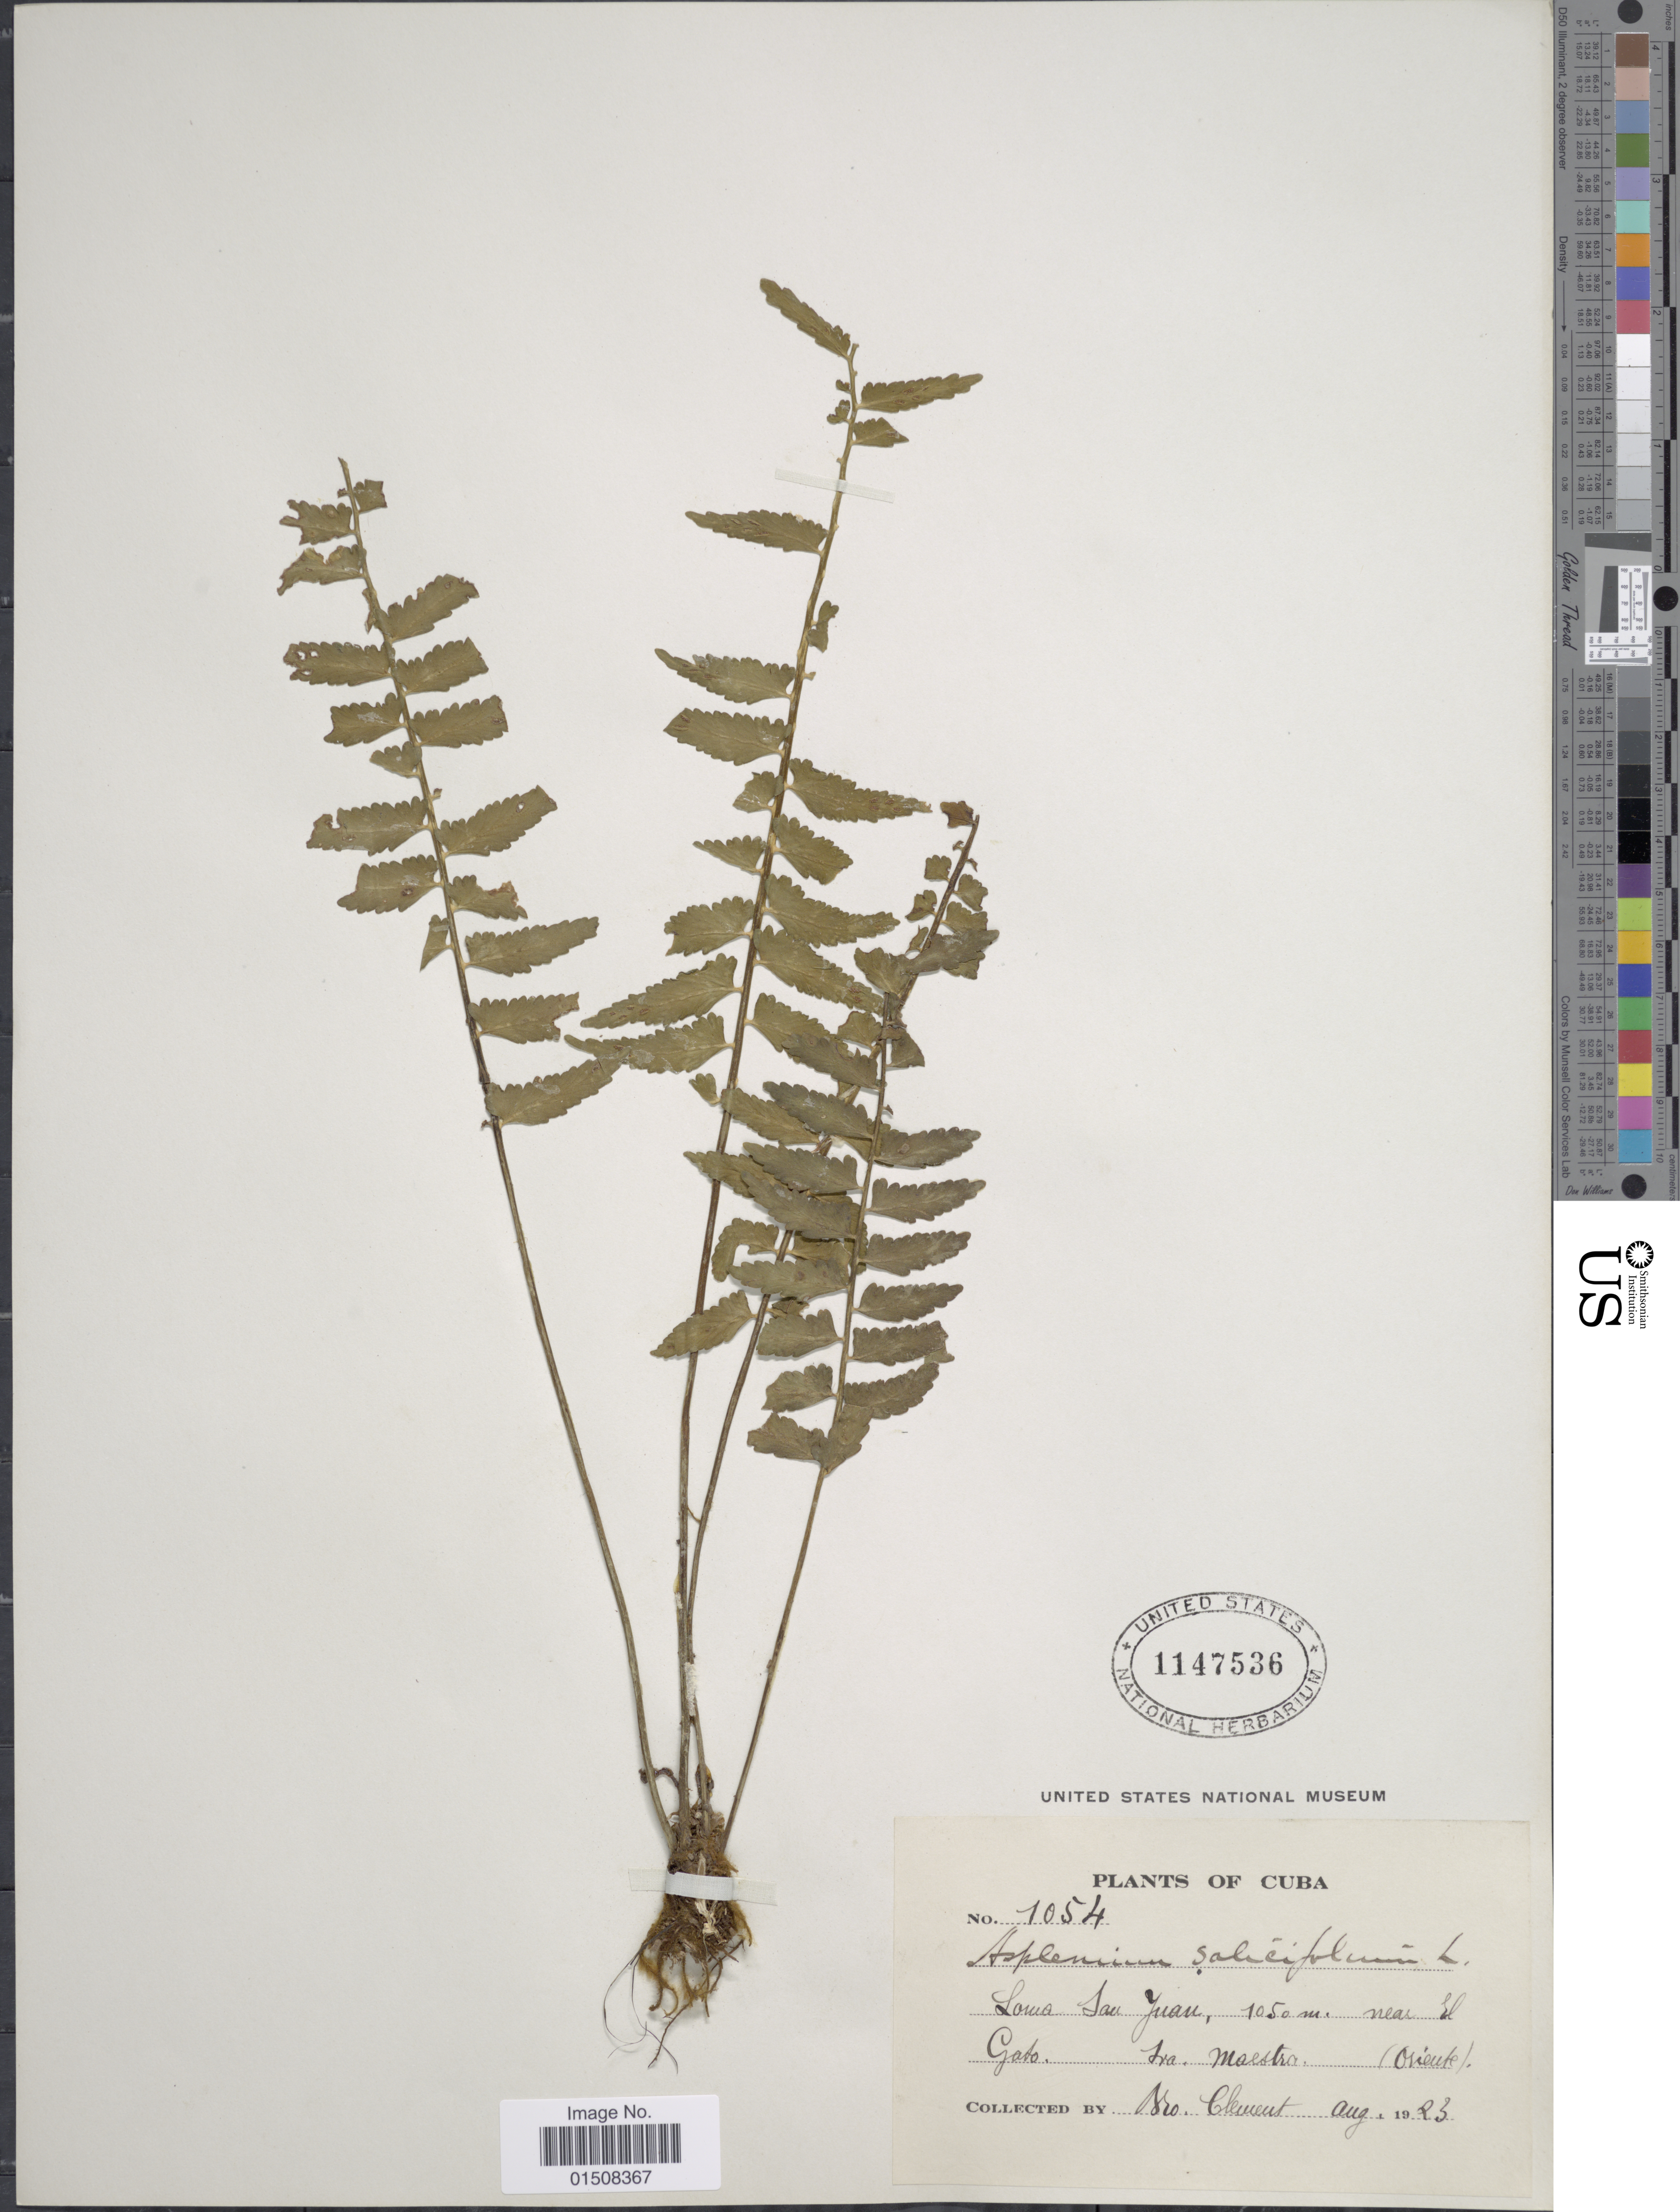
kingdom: Plantae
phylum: Tracheophyta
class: Polypodiopsida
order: Polypodiales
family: Aspleniaceae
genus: Asplenium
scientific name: Asplenium auriculatum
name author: Sw.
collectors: B. Clement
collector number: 1054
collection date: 1923-08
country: Cuba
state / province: Oriente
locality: Lowa San Juan, near Gato, Ira. Maestra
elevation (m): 1050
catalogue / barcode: US 1147536